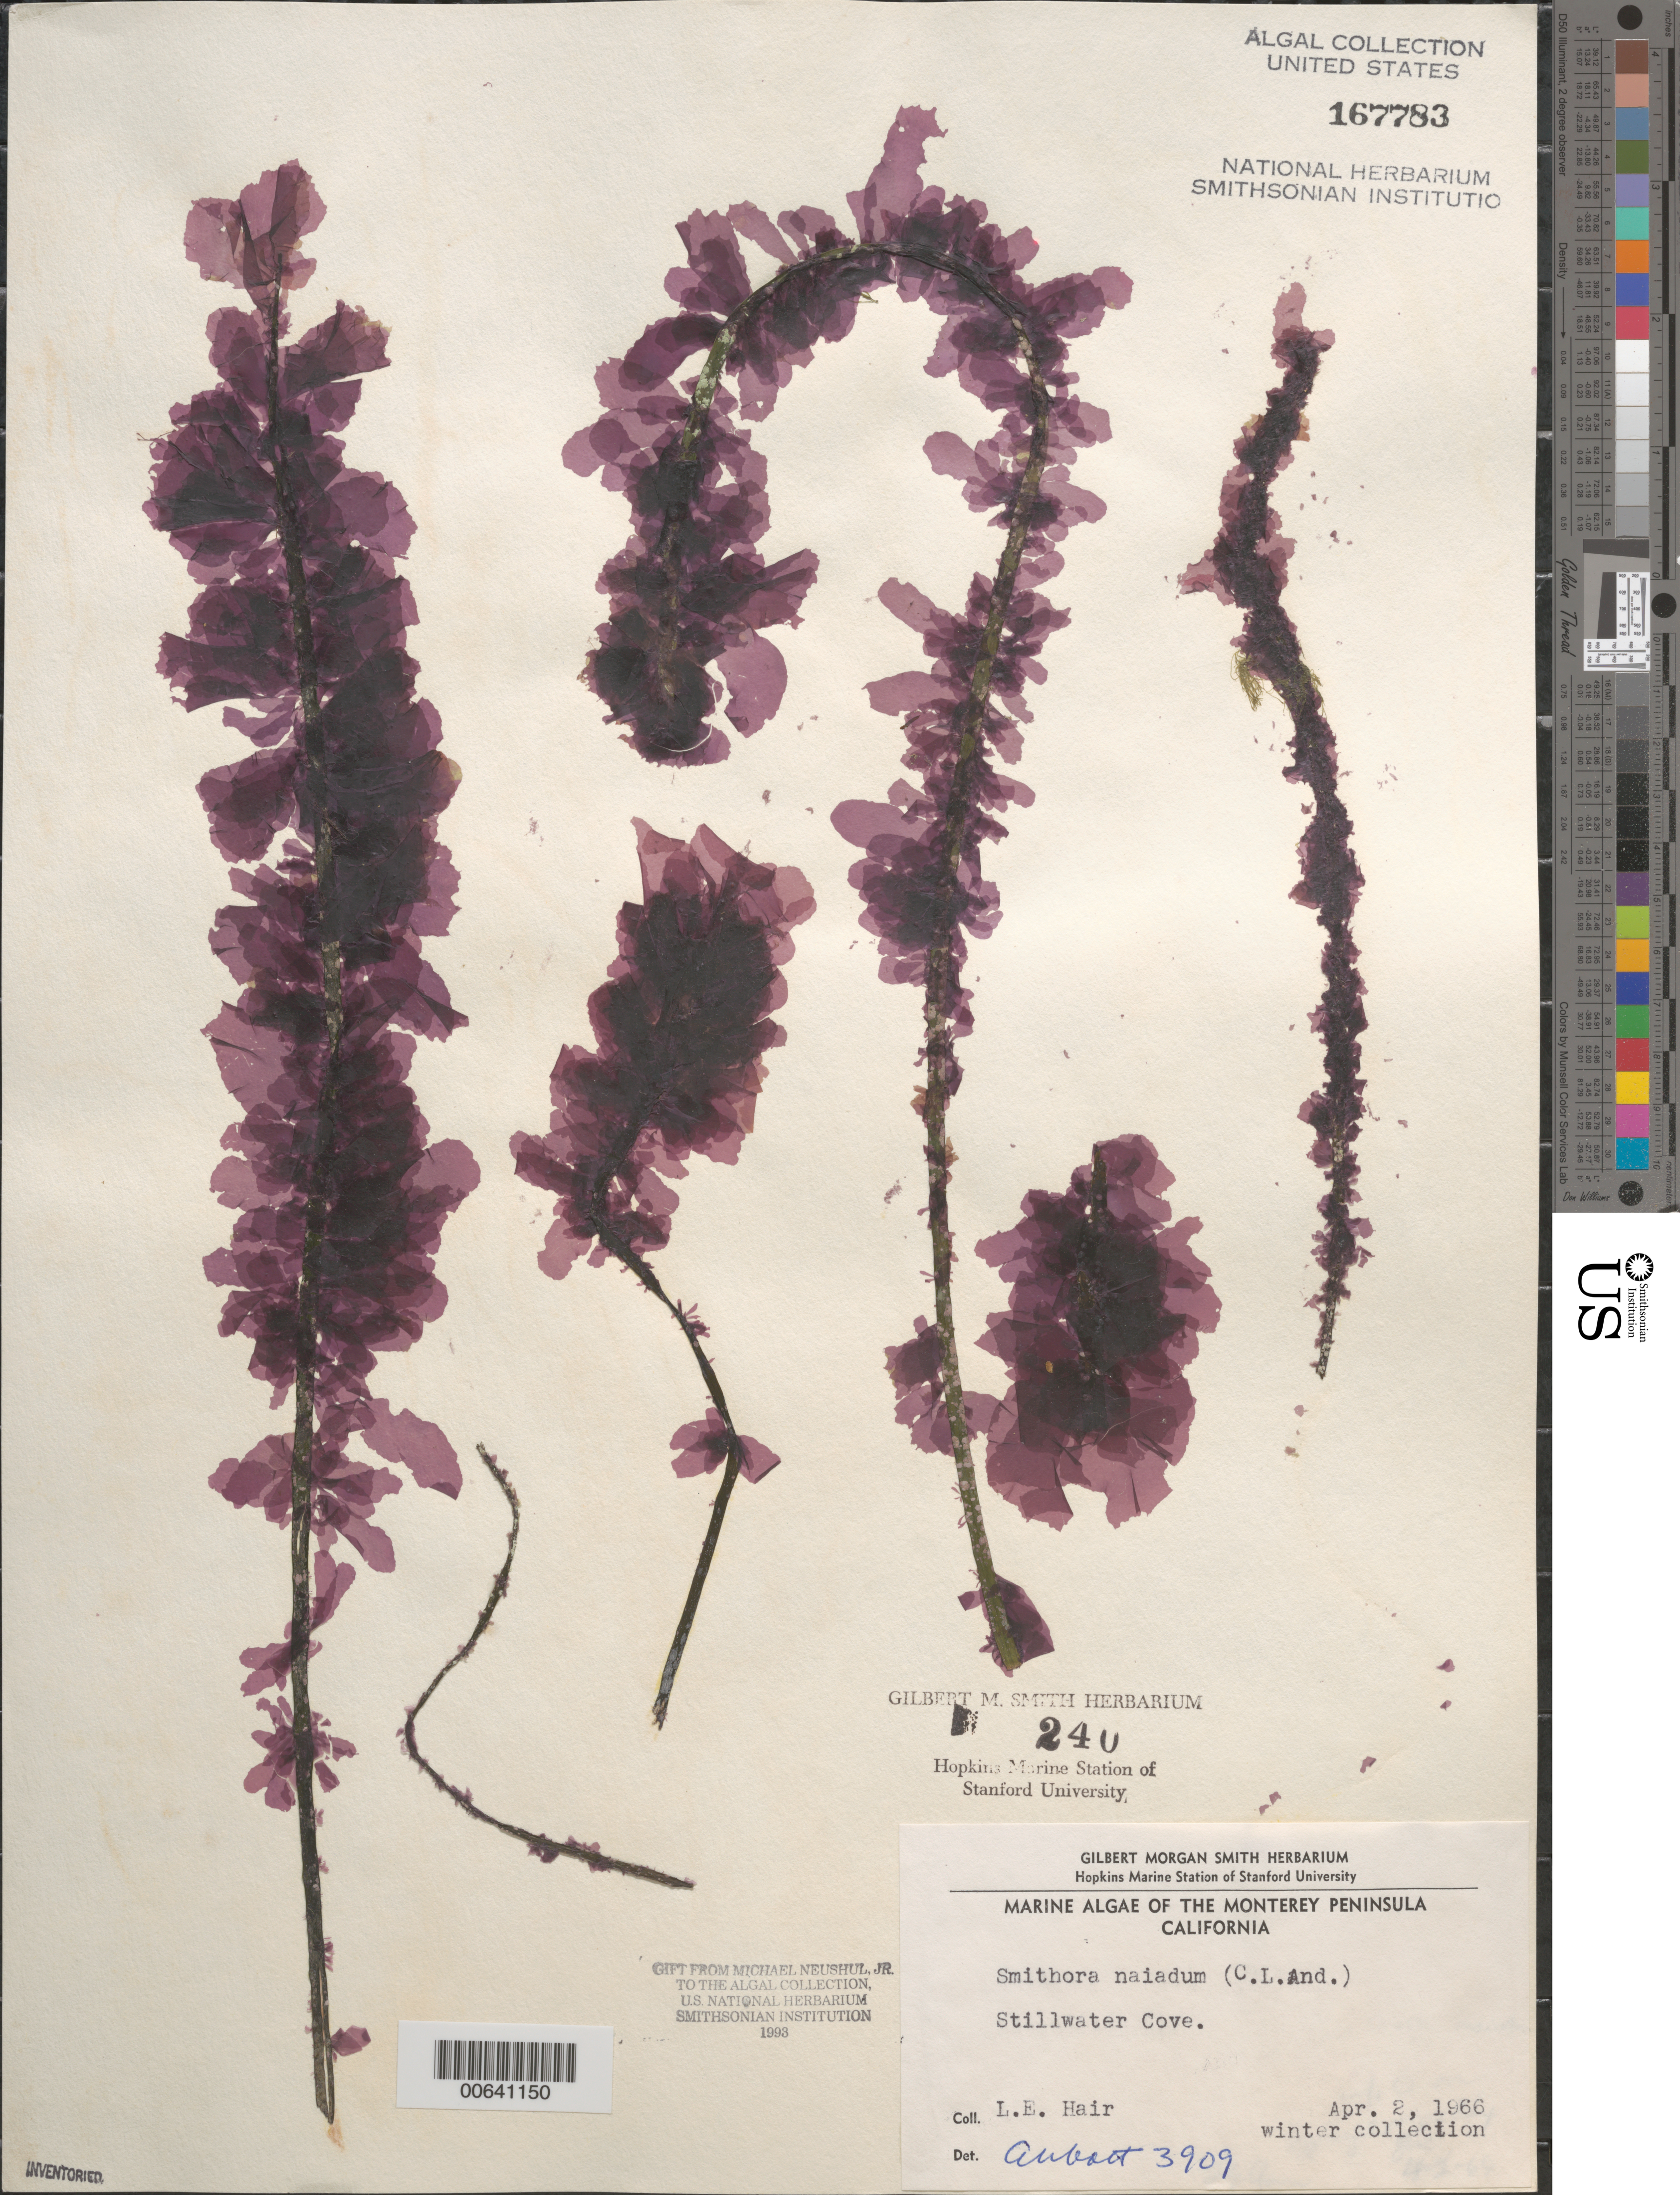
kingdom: Plantae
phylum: Rhodophyta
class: Compsopogonophyceae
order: Erythropeltidales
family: Erythrotrichiaceae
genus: Smithora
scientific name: Smithora naiadum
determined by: Abbott, Isabella A.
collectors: L. Hair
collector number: IAA 3909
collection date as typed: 02 Apr 1966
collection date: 1966-04-02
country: United States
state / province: California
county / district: Monterey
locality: Stillwater Cove, Monterey Peninsula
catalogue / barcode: US 167783